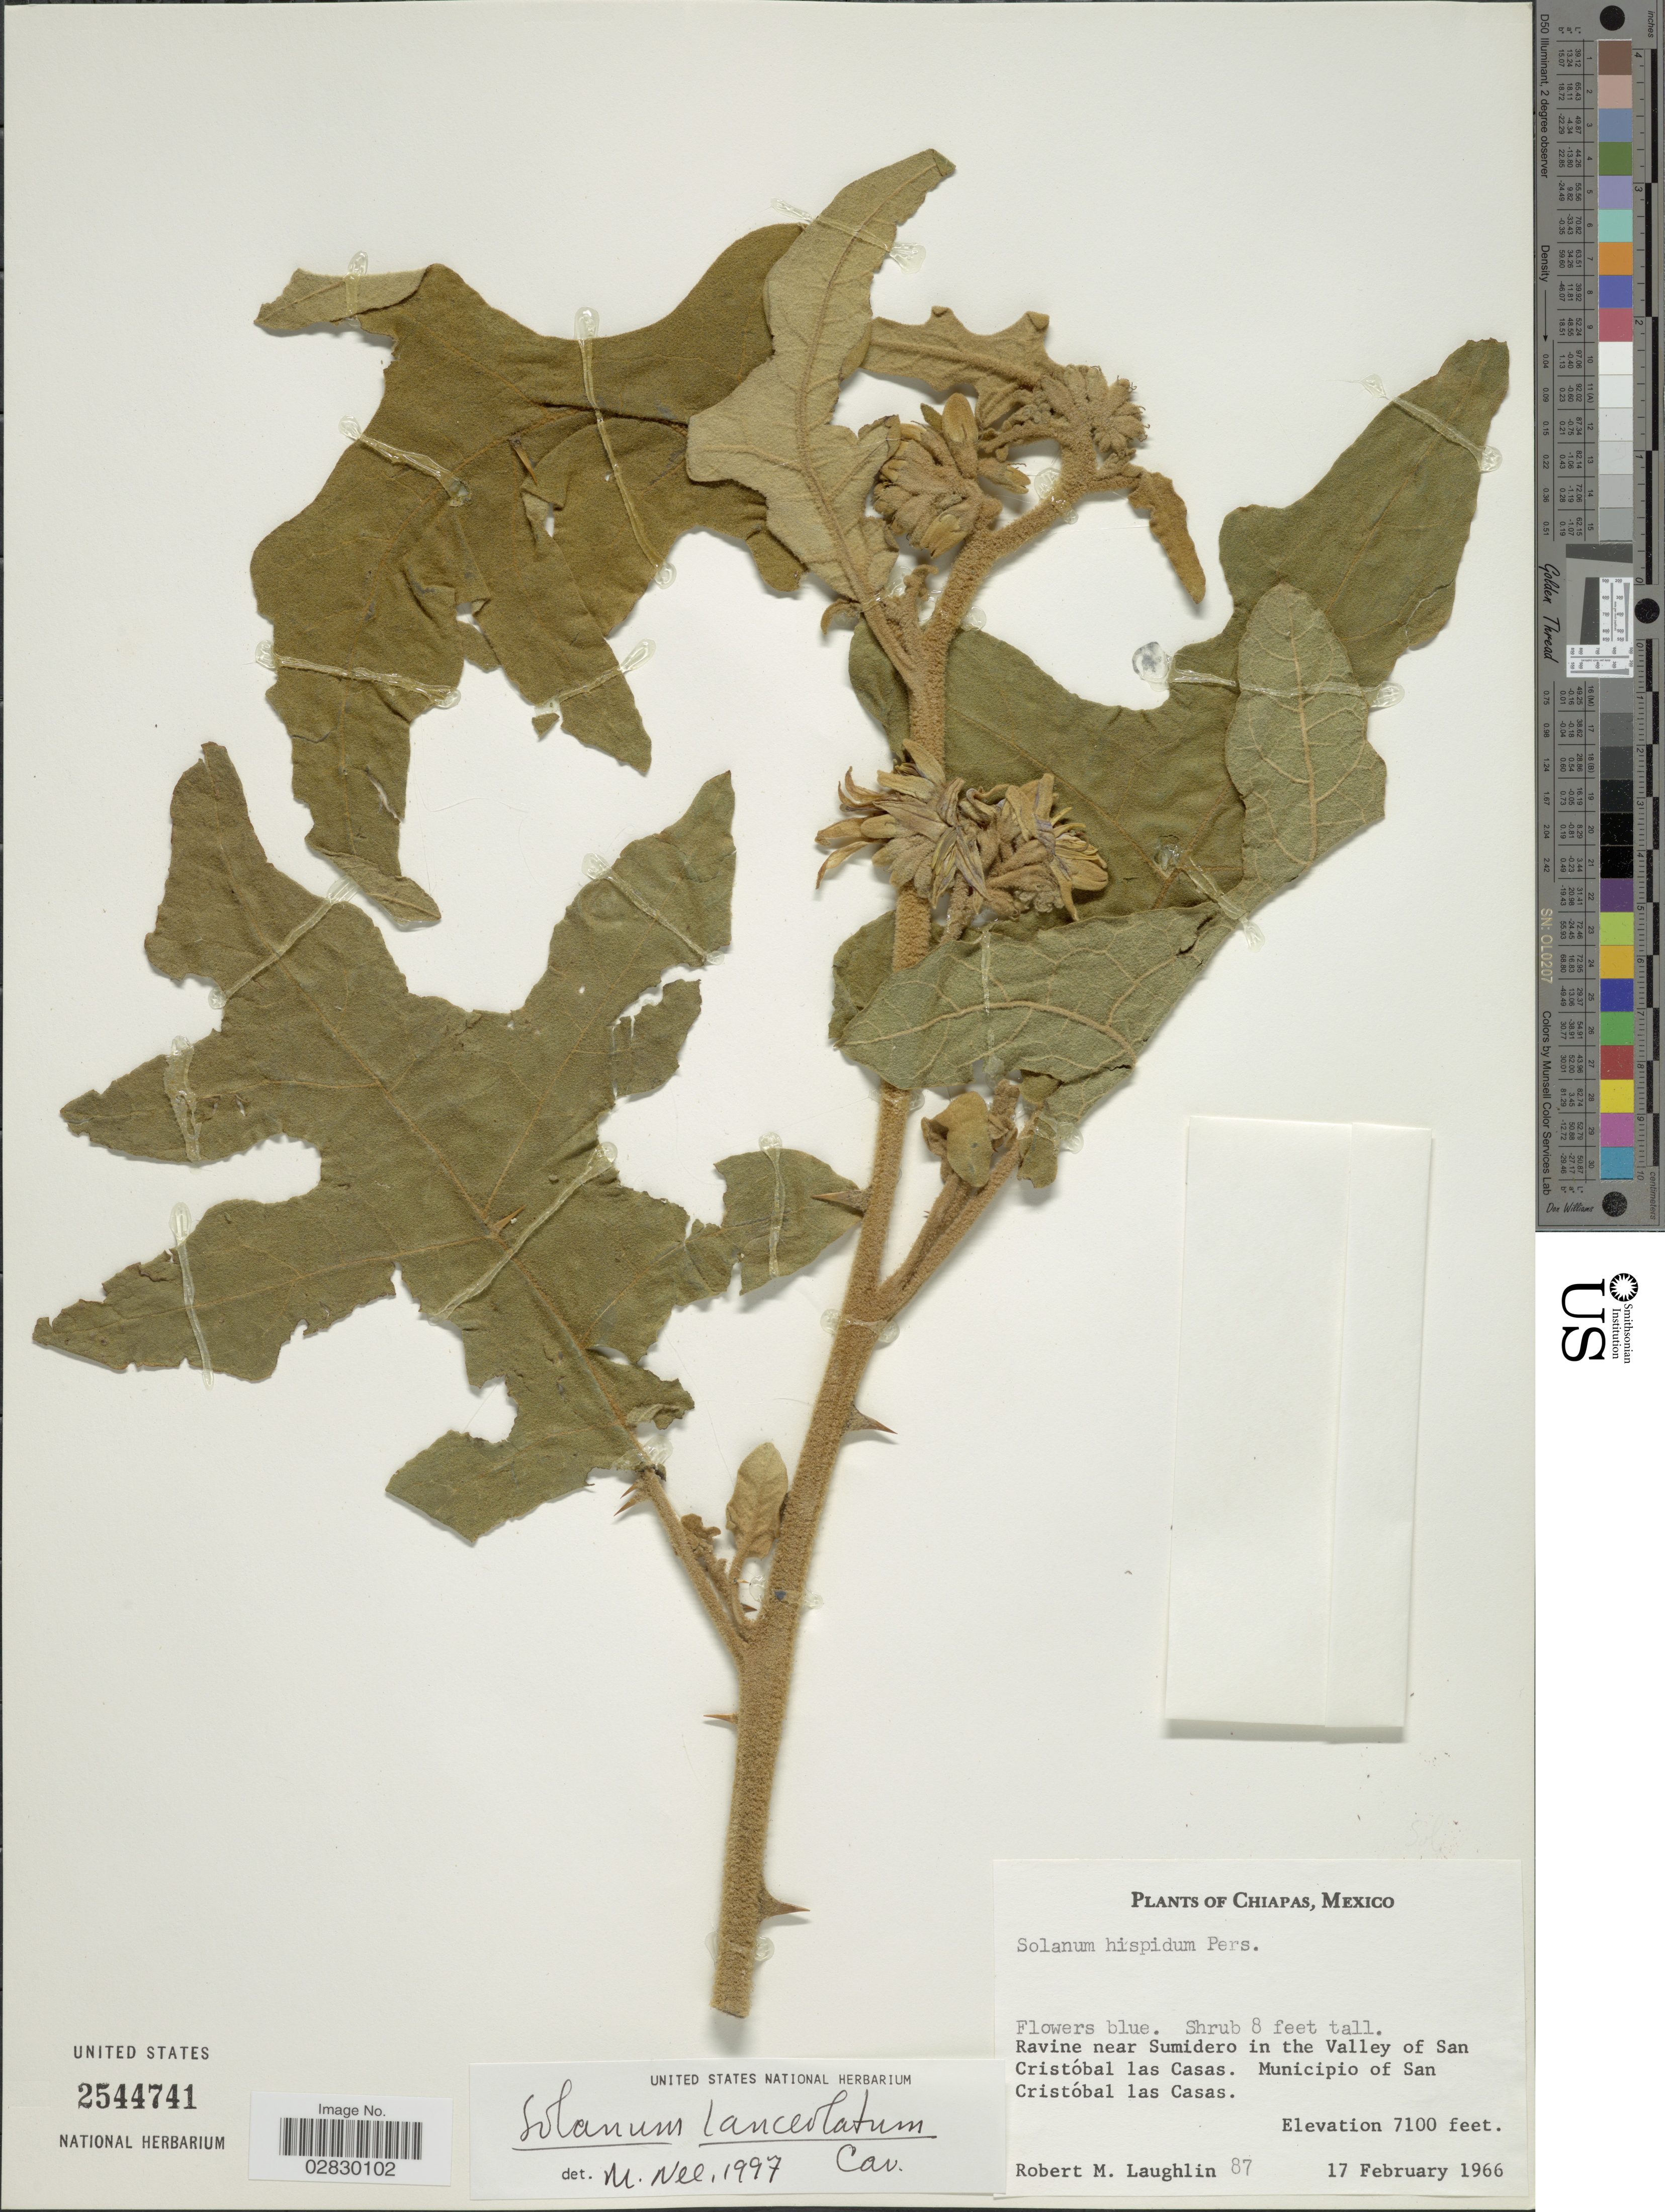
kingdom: Plantae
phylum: Tracheophyta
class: Magnoliopsida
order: Solanales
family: Solanaceae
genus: Solanum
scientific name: Solanum lanceolatum Berthault, nom. illeg.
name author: Berthault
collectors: R. M. Laughlin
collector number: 87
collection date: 1966-02-17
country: Mexico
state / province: Chiapas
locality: Ravine near Sumidero in the Valley of San Cristóbal las Casas. Municipio of San Cristóbal las Casas.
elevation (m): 2164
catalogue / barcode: US 2544741